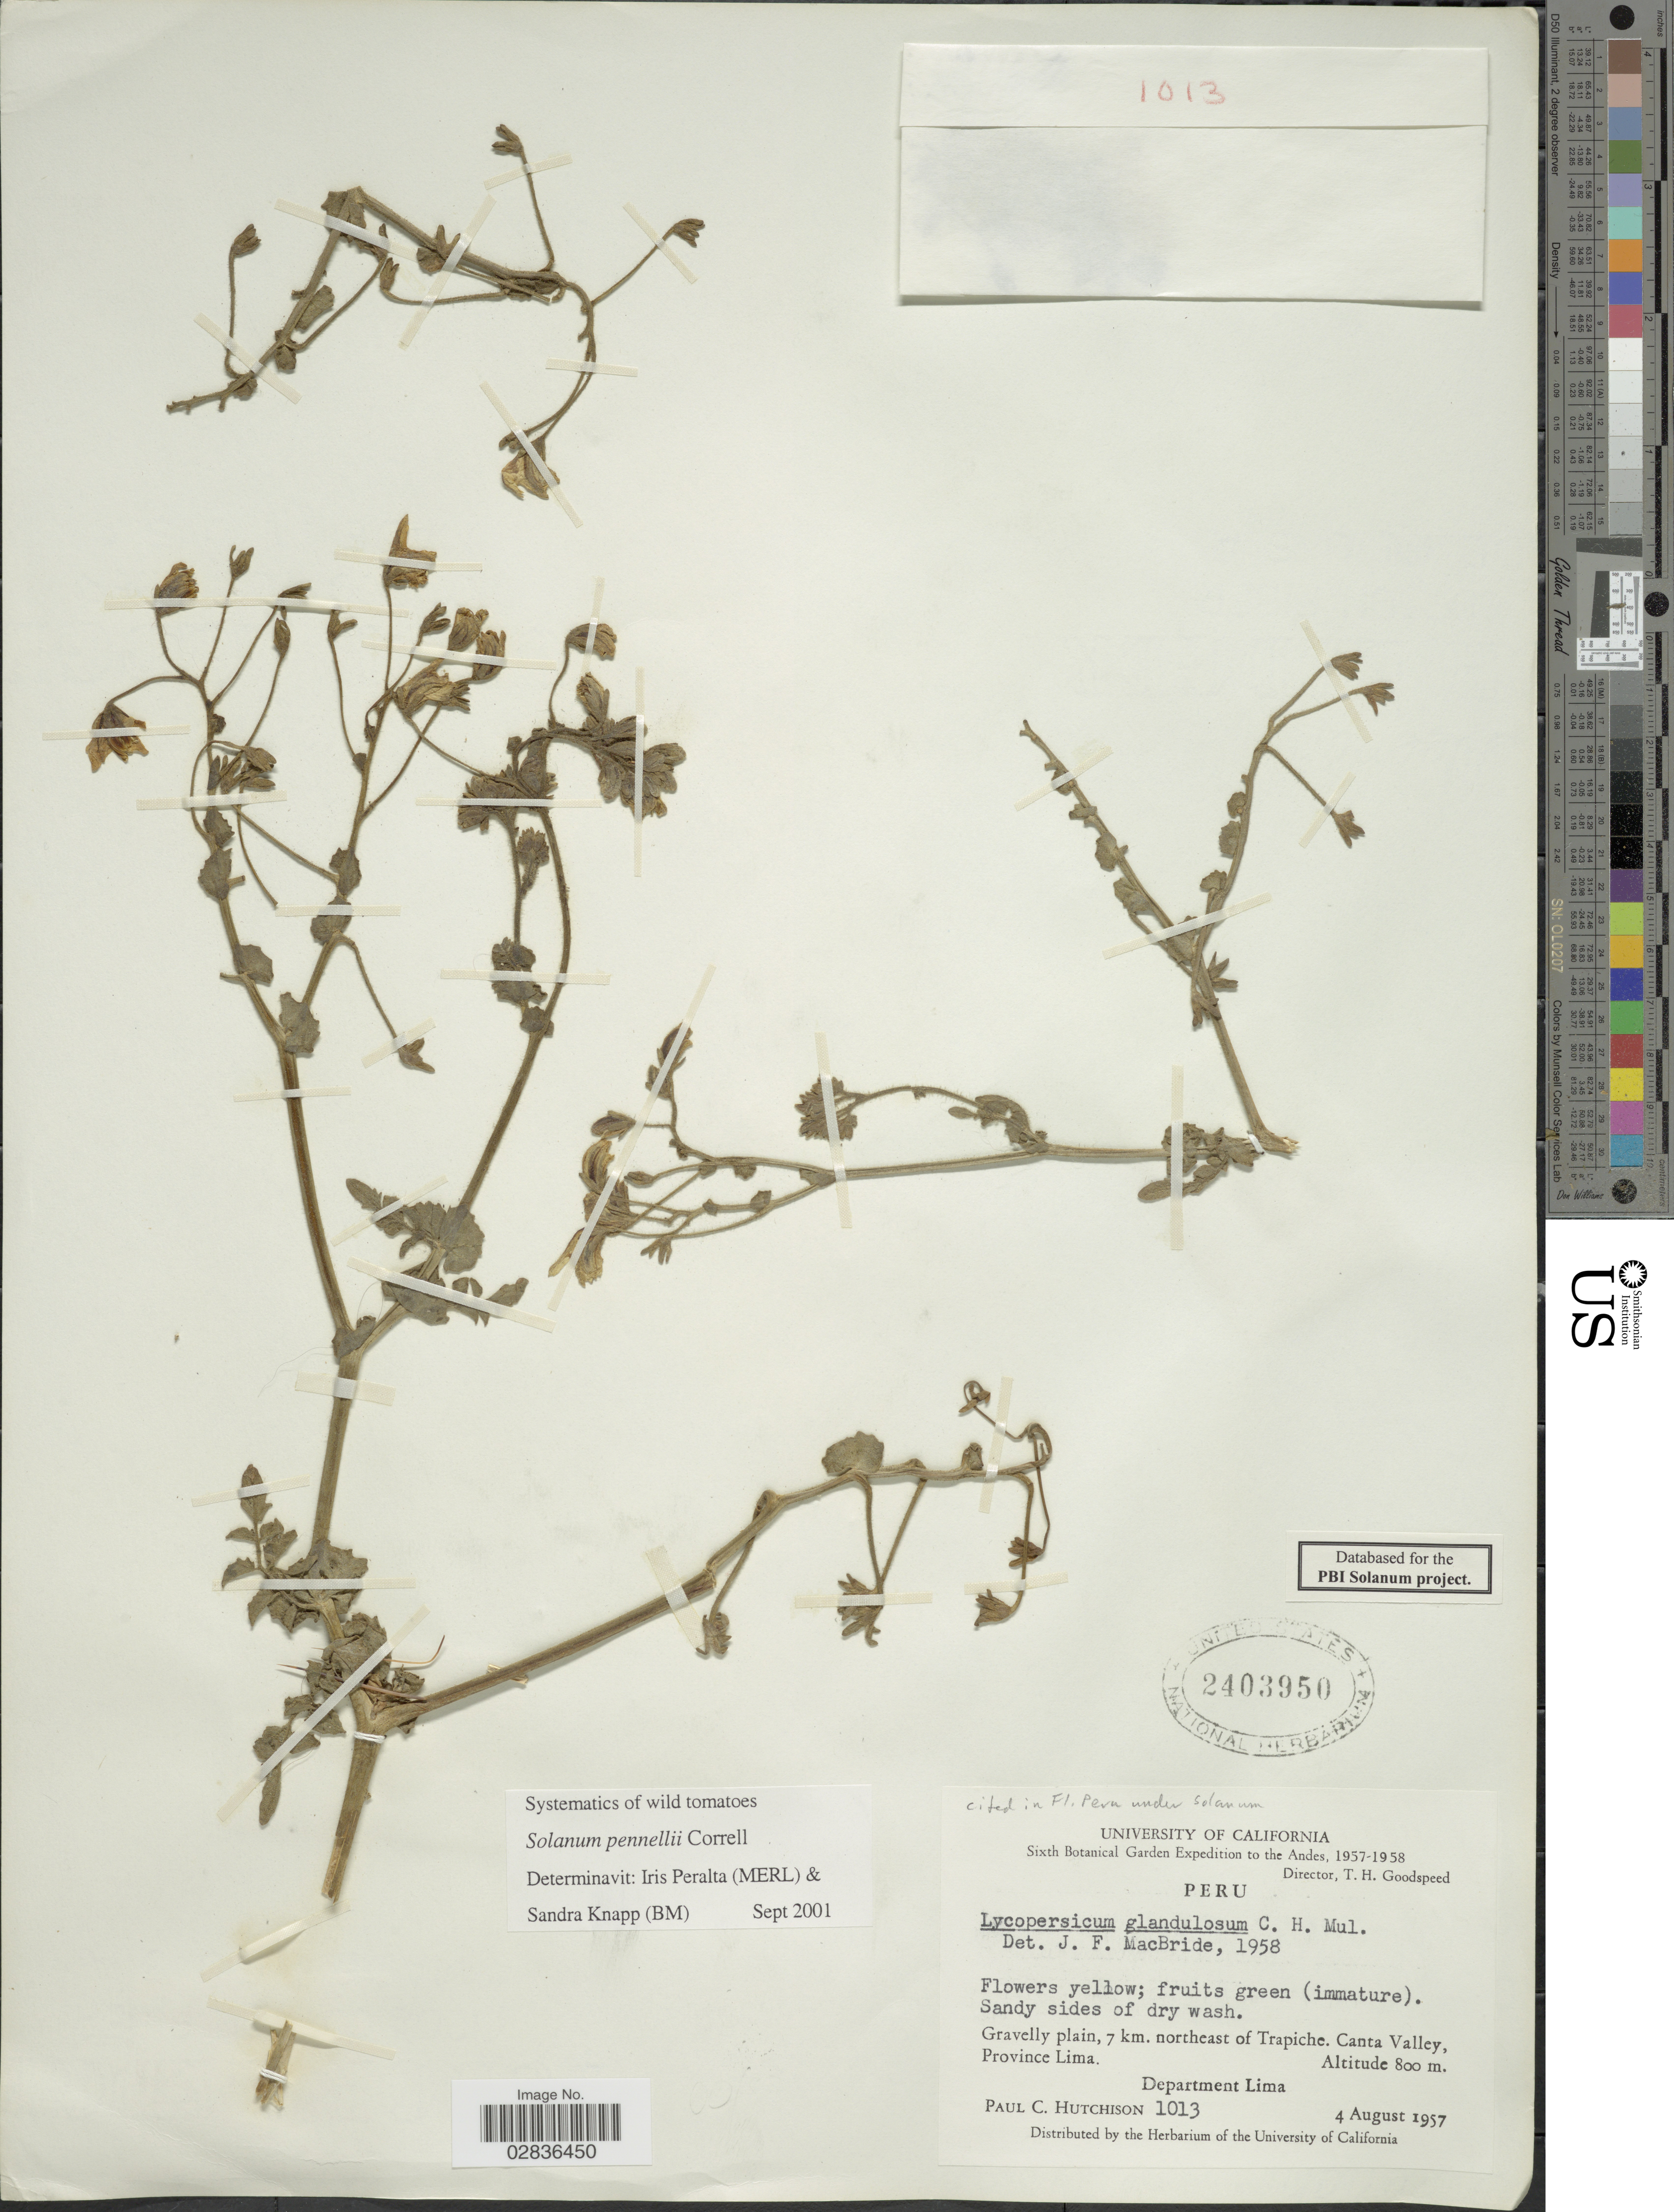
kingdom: Plantae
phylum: Tracheophyta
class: Magnoliopsida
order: Solanales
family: Solanaceae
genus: Solanum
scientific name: Solanum pennellii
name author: Correll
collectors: P. C. Hutchison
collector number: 1013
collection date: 1957-08-04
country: Peru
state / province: Lima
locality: Andes. Gravelly plain, 7 km. northeast of Trapiche. Canta Valley, Province Lima. Department Lima.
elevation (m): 800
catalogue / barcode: US 2403950